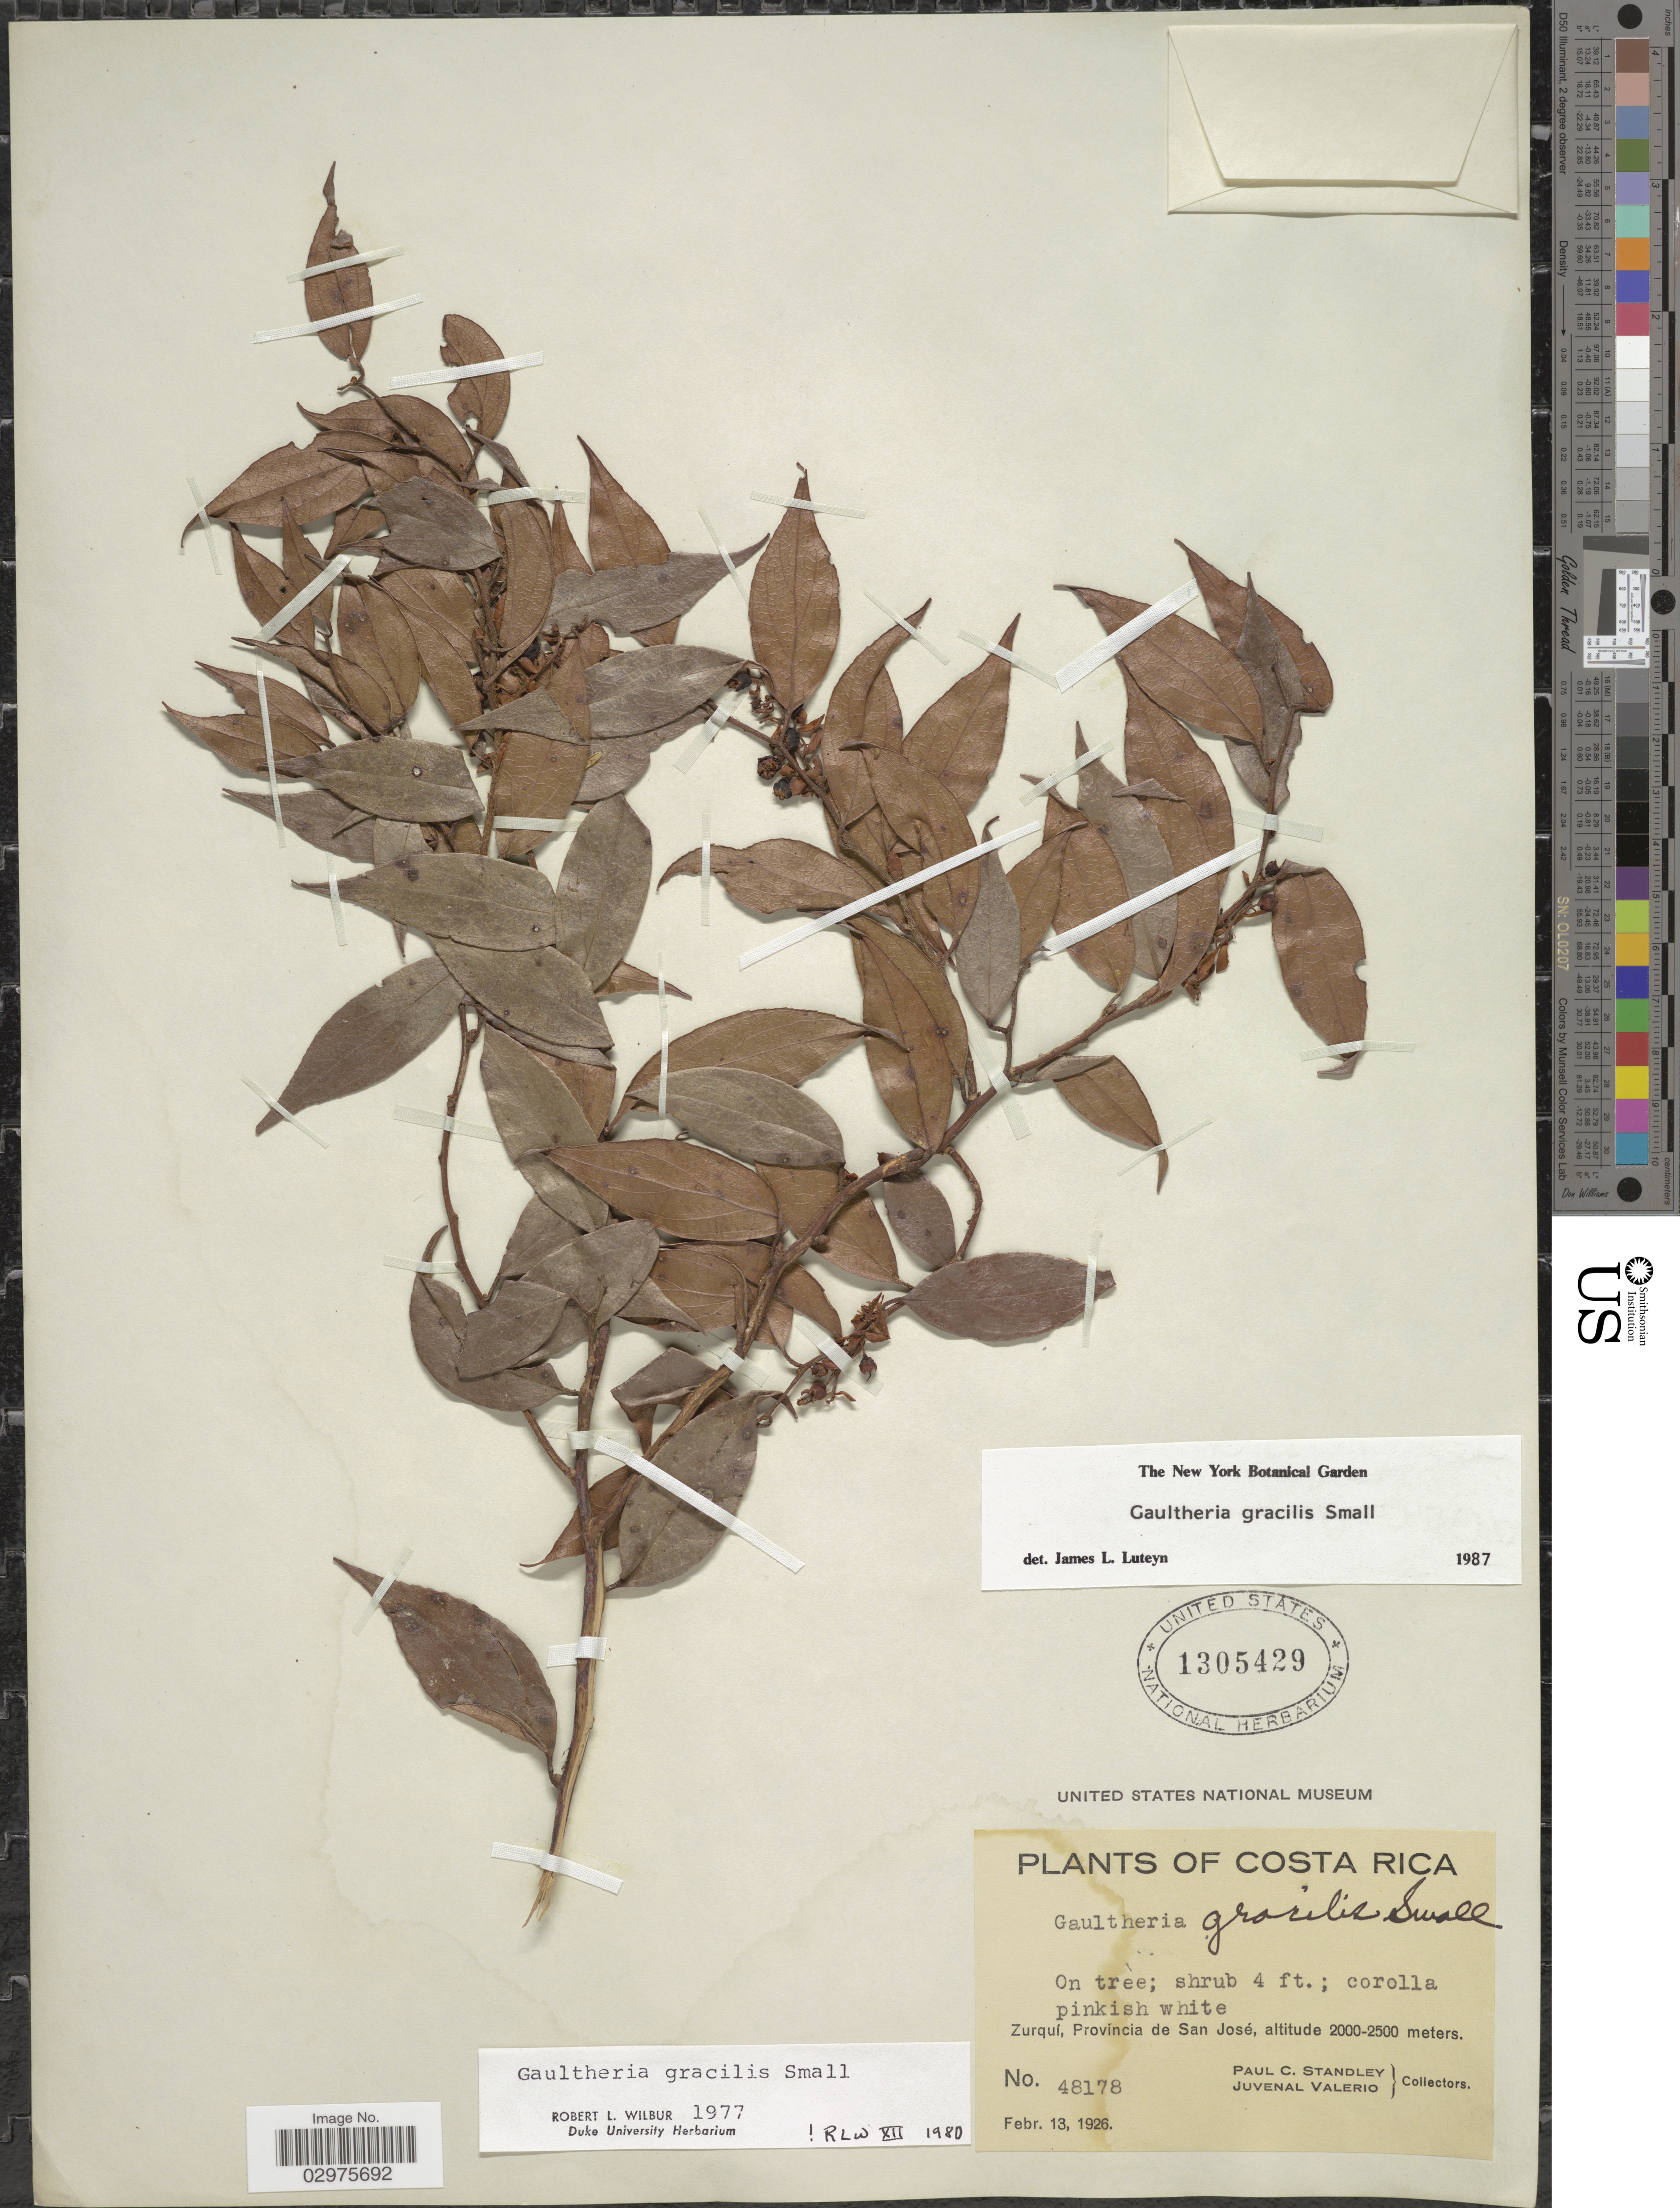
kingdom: Plantae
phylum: Tracheophyta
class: Magnoliopsida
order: Ericales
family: Ericaceae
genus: Gaultheria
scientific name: Gaultheria gracilis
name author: Small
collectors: P. C. Standley & J. Valerio R.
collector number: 48178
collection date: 1926-02-13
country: Costa Rica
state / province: San José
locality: Zurquí.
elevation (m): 2000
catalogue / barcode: US 1305429